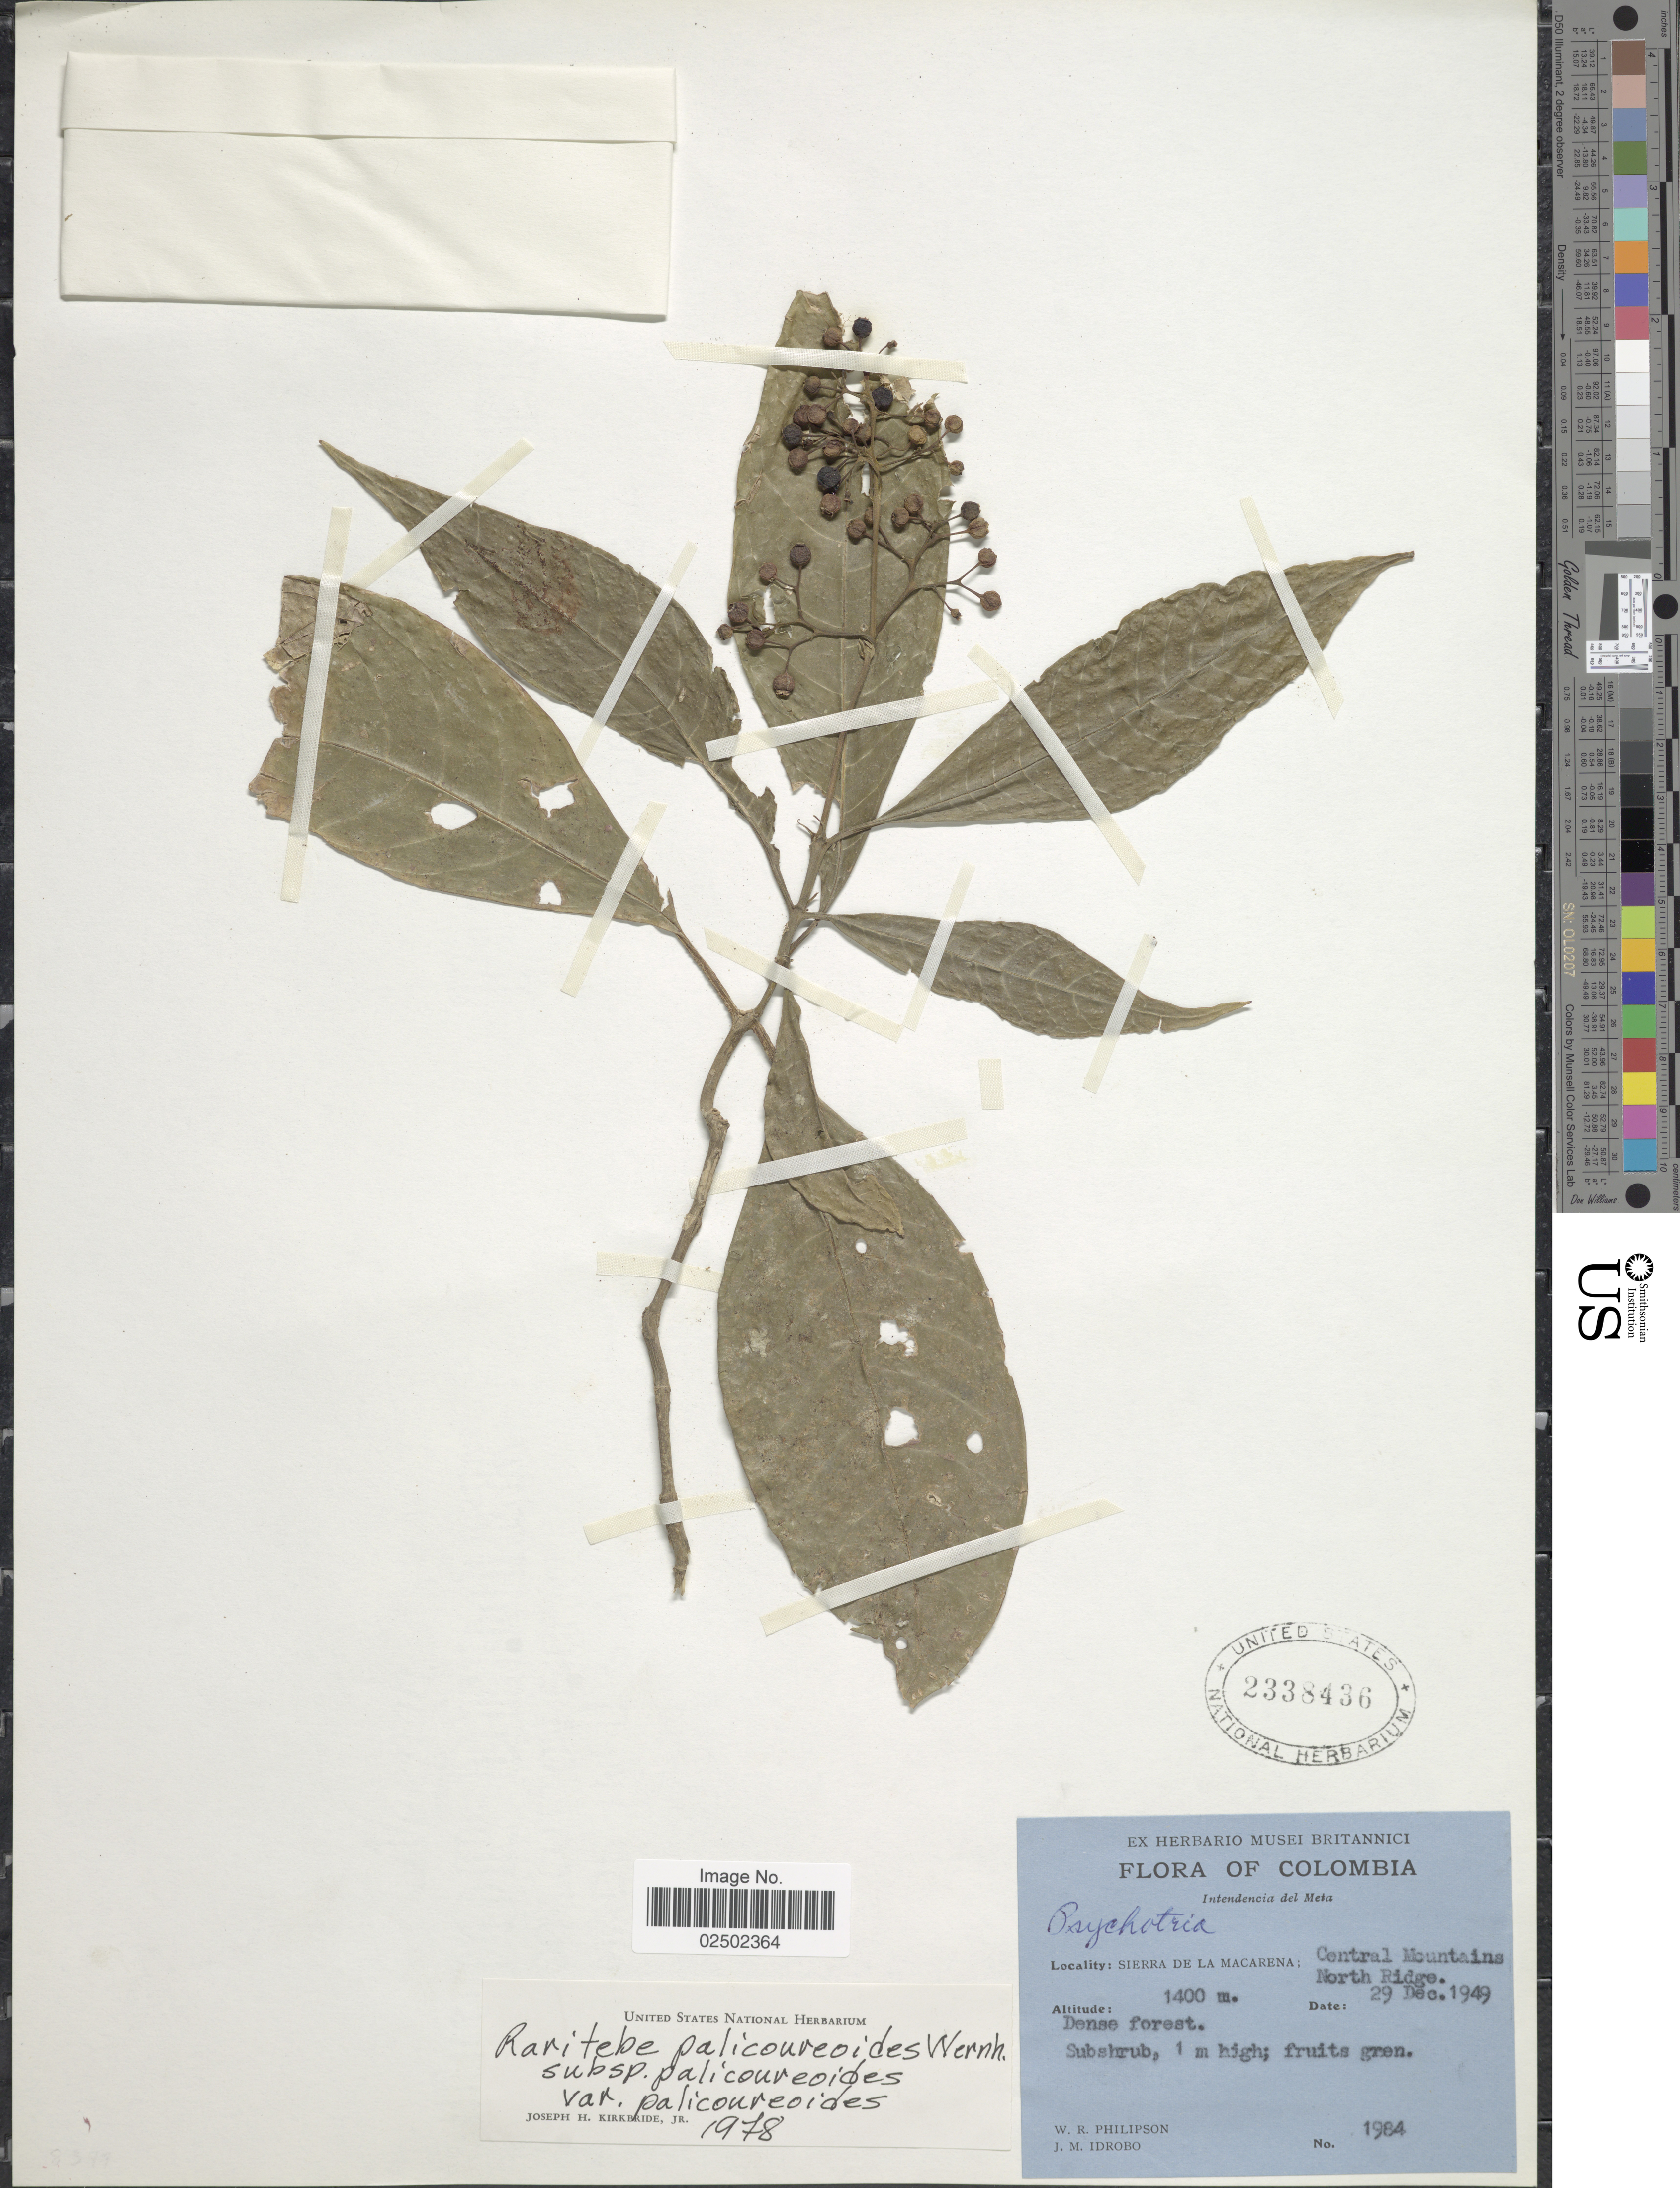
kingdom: Plantae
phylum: Tracheophyta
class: Magnoliopsida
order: Gentianales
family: Rubiaceae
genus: Raritebe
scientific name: Raritebe palicoureoides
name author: Wernham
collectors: W. R. Philipson & J. M. Idrobo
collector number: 1984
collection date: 1949-12-29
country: Colombia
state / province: Meta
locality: Sierra de La Macarena: Central Mountains North Ridge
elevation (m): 1400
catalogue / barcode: US 2338436